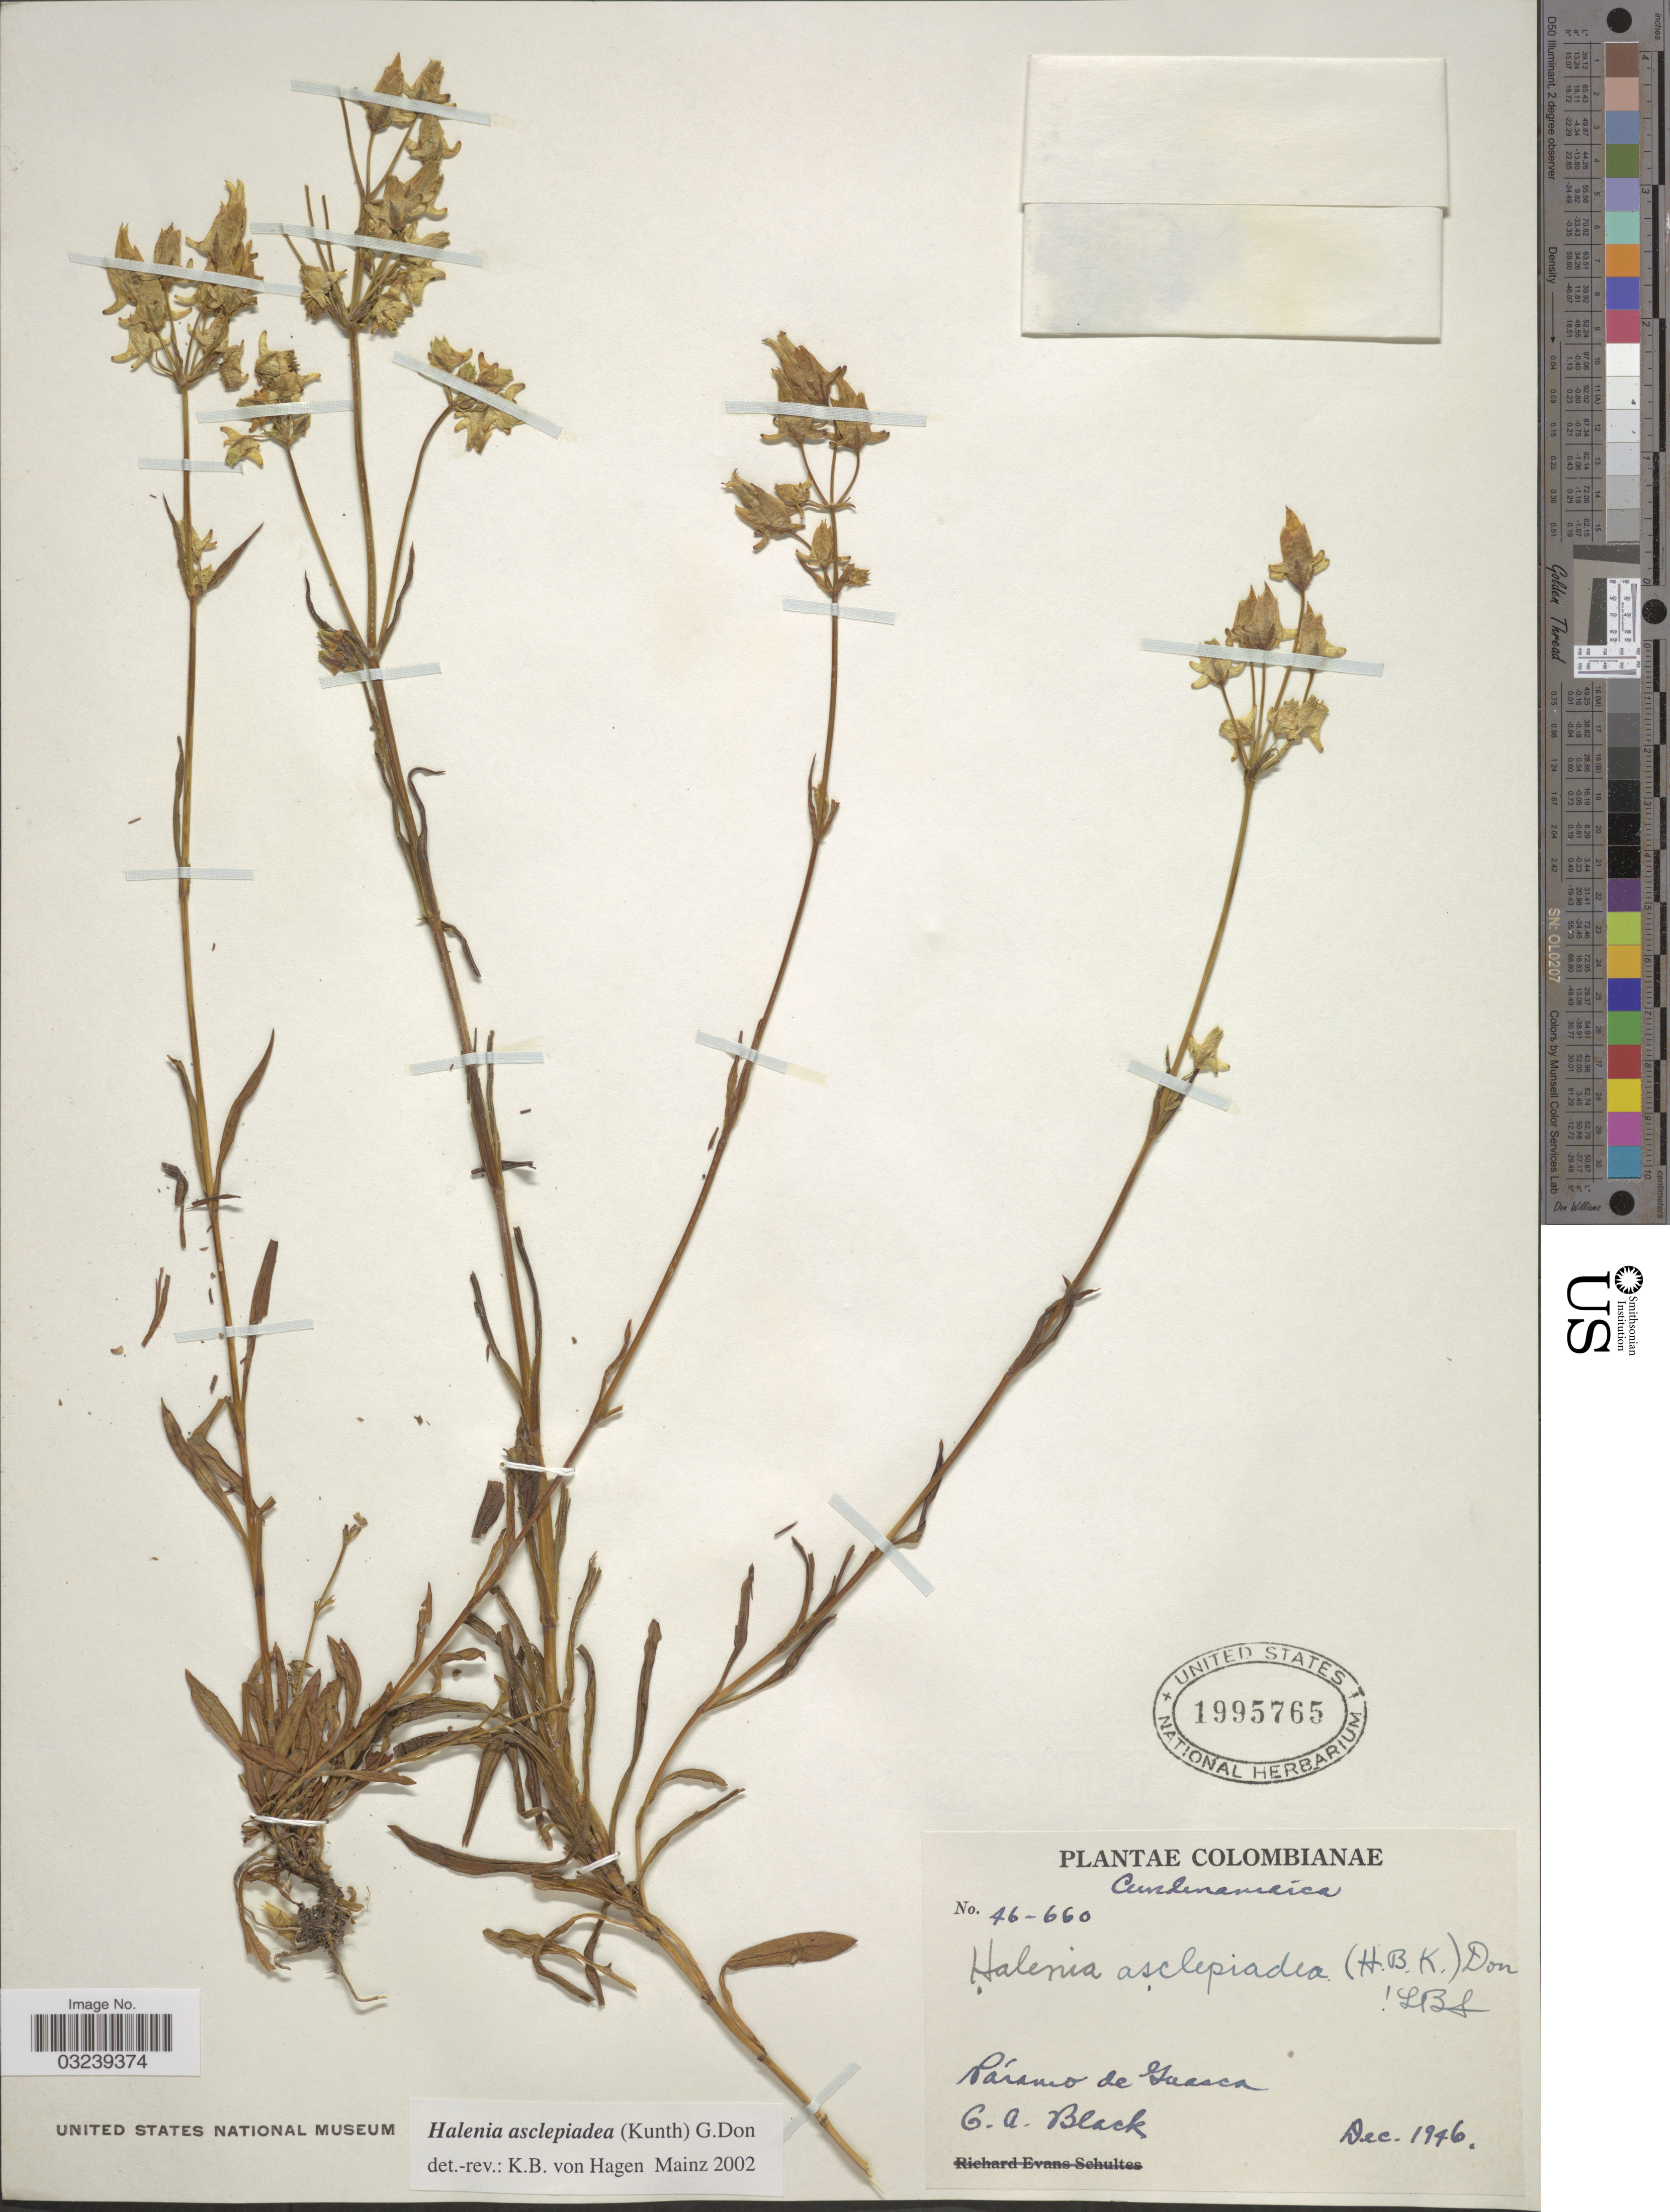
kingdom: Plantae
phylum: Tracheophyta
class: Magnoliopsida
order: Gentianales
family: Gentianaceae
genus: Halenia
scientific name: Halenia asclepiadea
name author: (Kunth) G. Don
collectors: G. A. Black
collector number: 46660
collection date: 1946-12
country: Colombia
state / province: Cundinamarca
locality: Páramo de Guasca.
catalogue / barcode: US 1995765